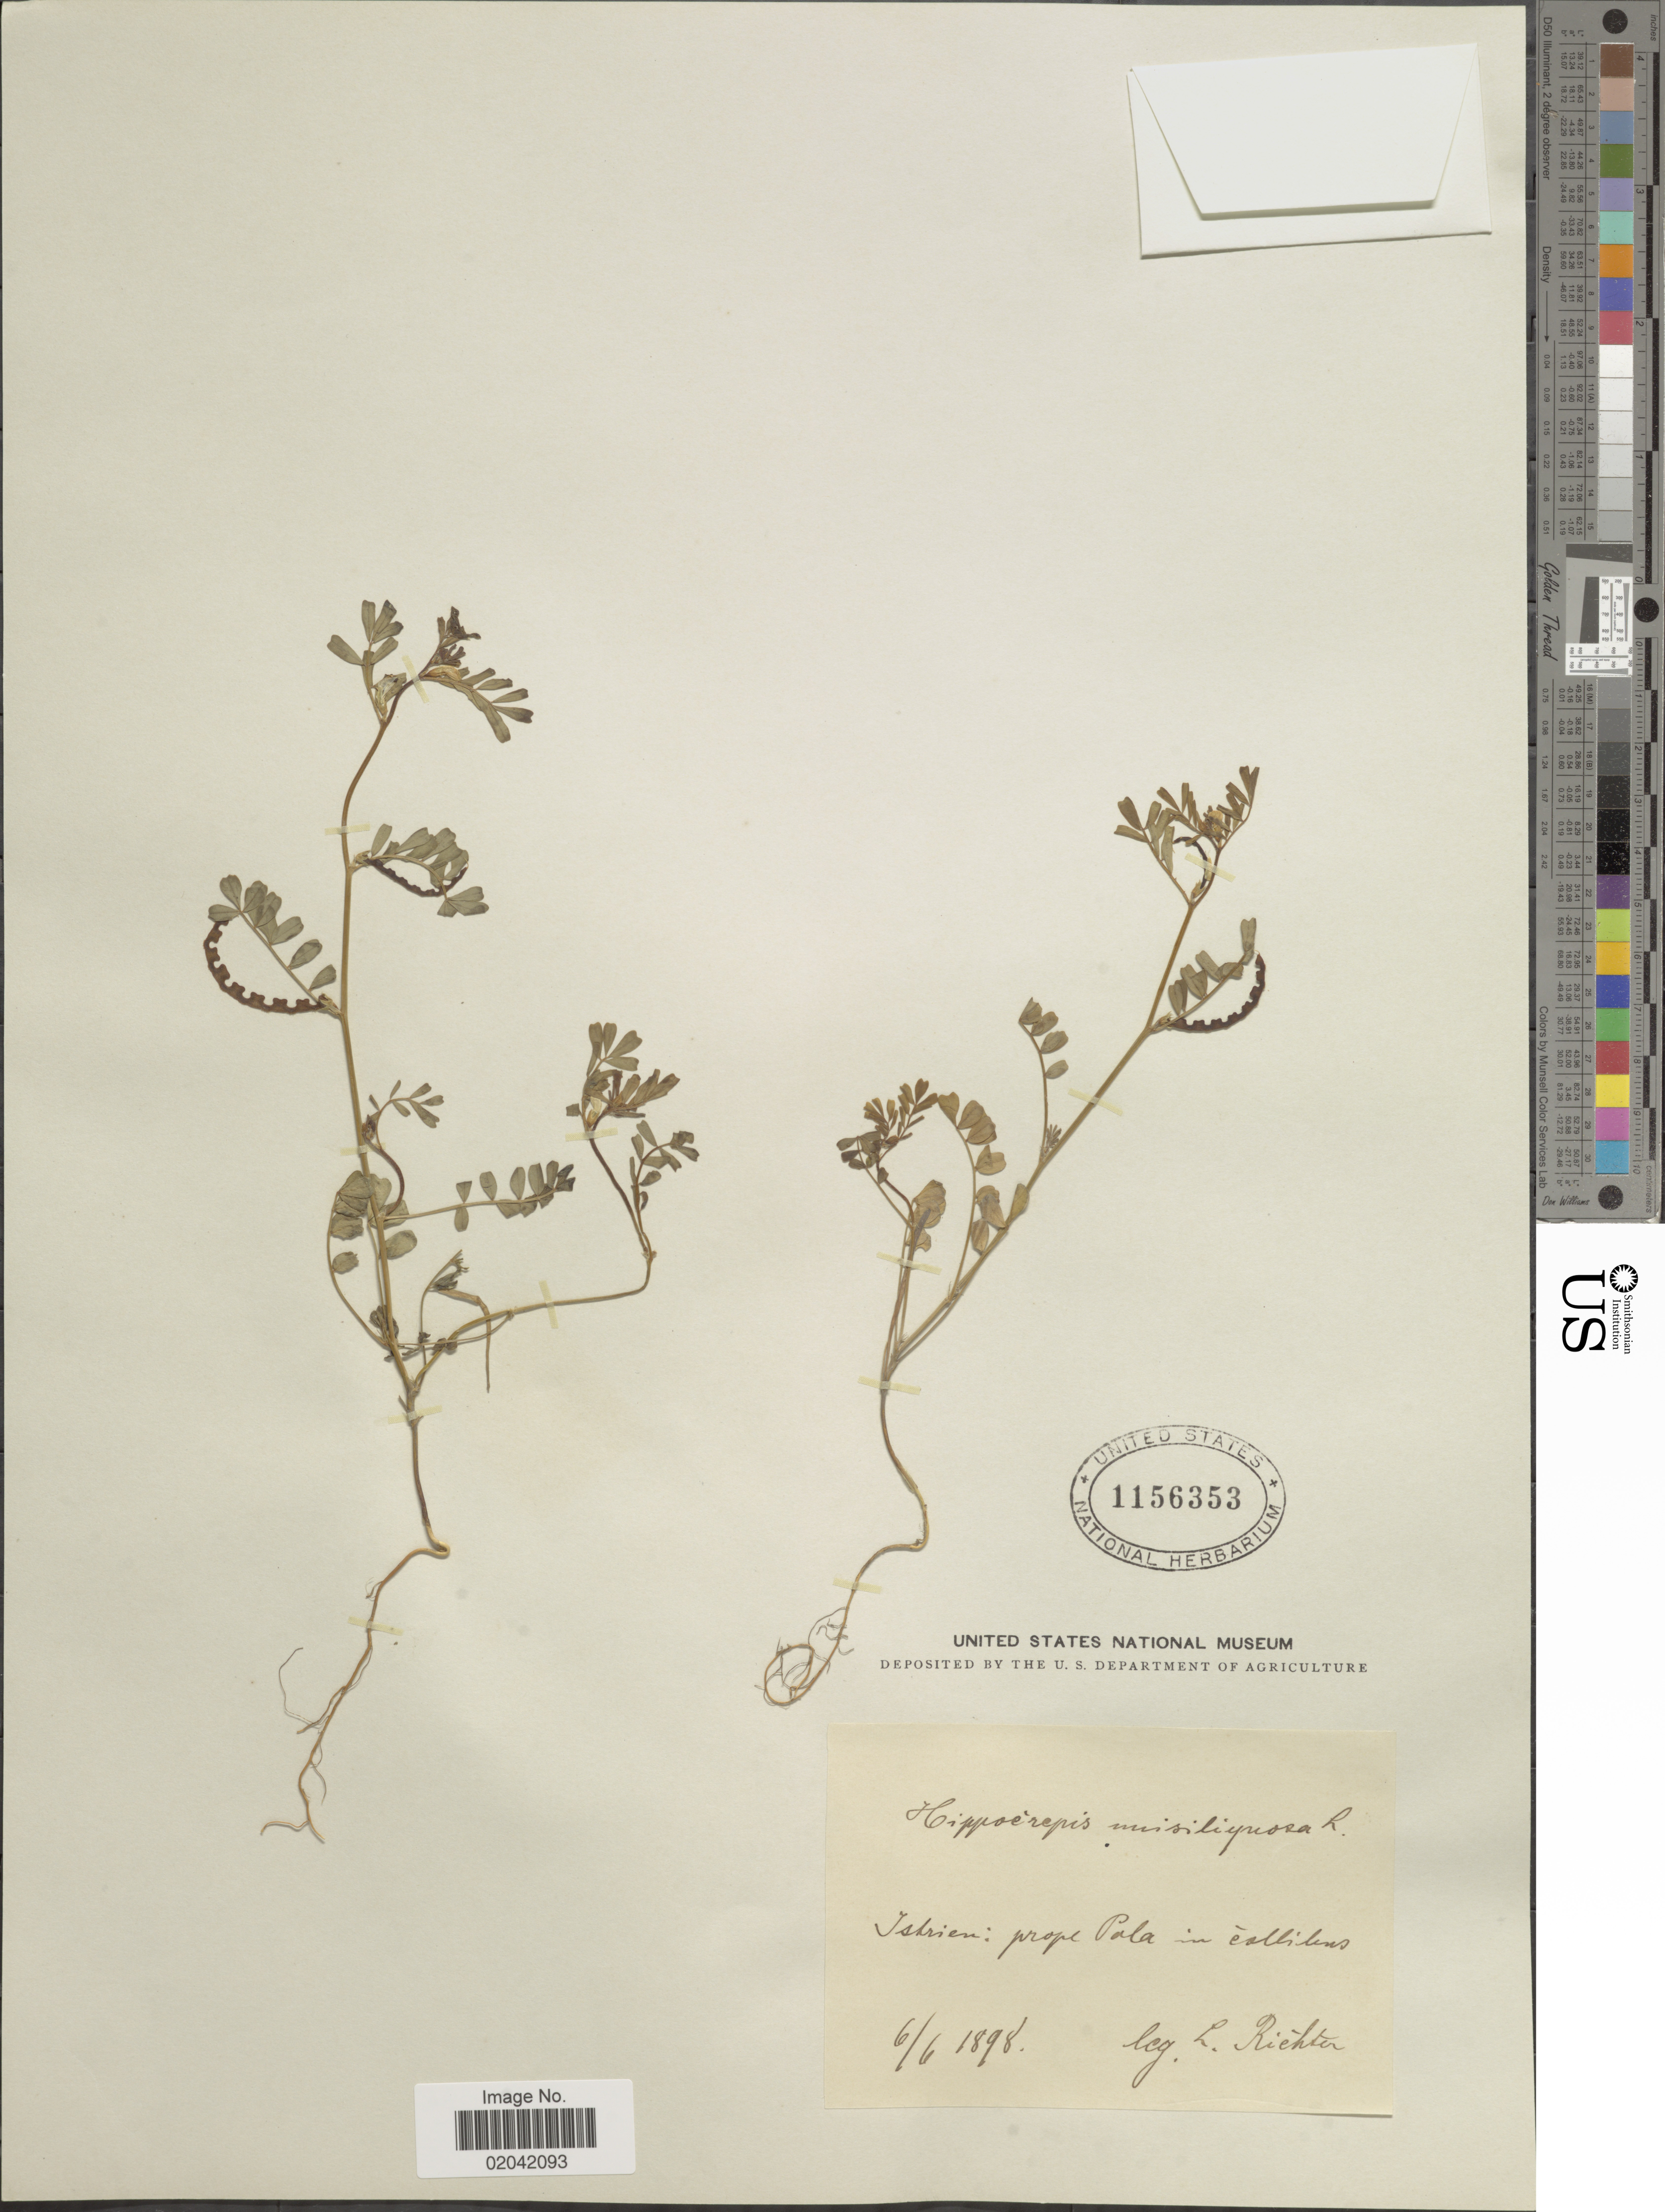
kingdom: Plantae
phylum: Tracheophyta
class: Magnoliopsida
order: Fabales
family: Fabaceae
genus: Hippocrepis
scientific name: Hippocrepis unisiliquosa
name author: L.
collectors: L. Richter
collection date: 1898-06-06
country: Croatia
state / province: Istria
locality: Istrien: prope Pola in collibus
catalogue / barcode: US 1156353